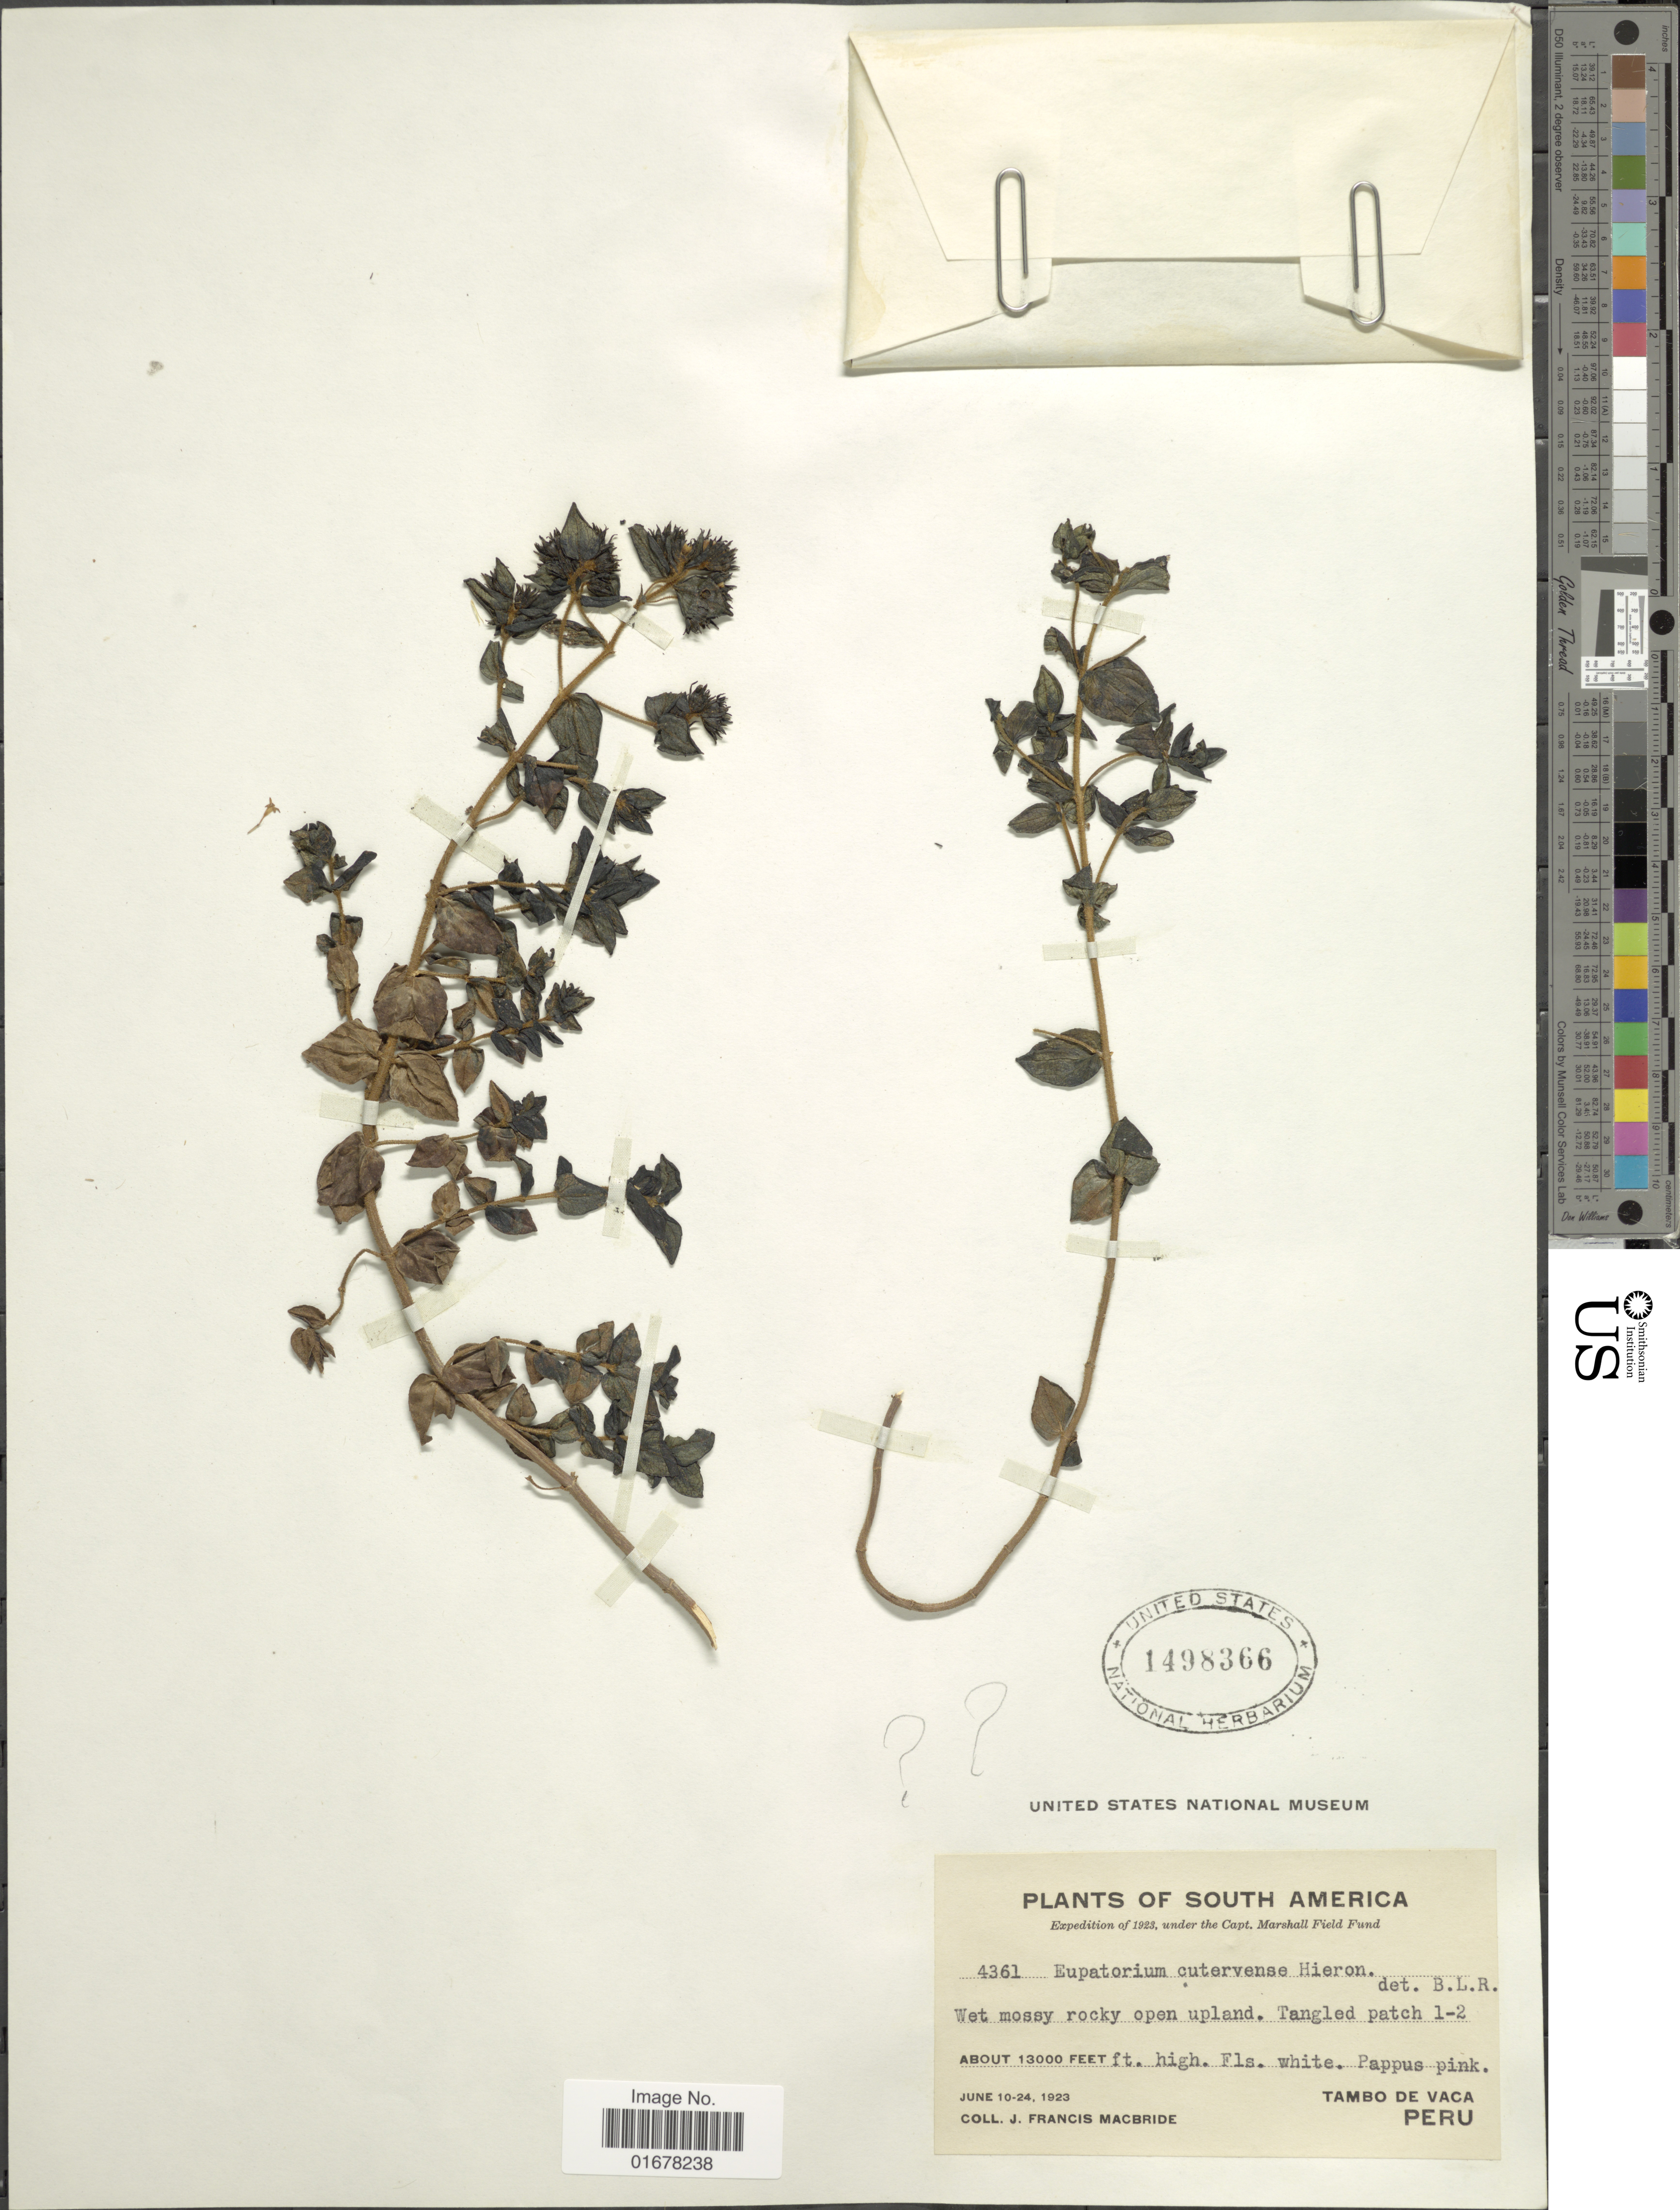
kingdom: Plantae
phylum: Tracheophyta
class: Magnoliopsida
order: Asterales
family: Asteraceae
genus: Ageratina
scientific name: Ageratina cutervensis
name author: (Hieron.) R.M. King & H. Rob.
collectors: J. F. Macbride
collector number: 4361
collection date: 1923-06-10/1923-06-24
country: Peru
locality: Tambo de Vaca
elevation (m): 3962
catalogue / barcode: US 1498366